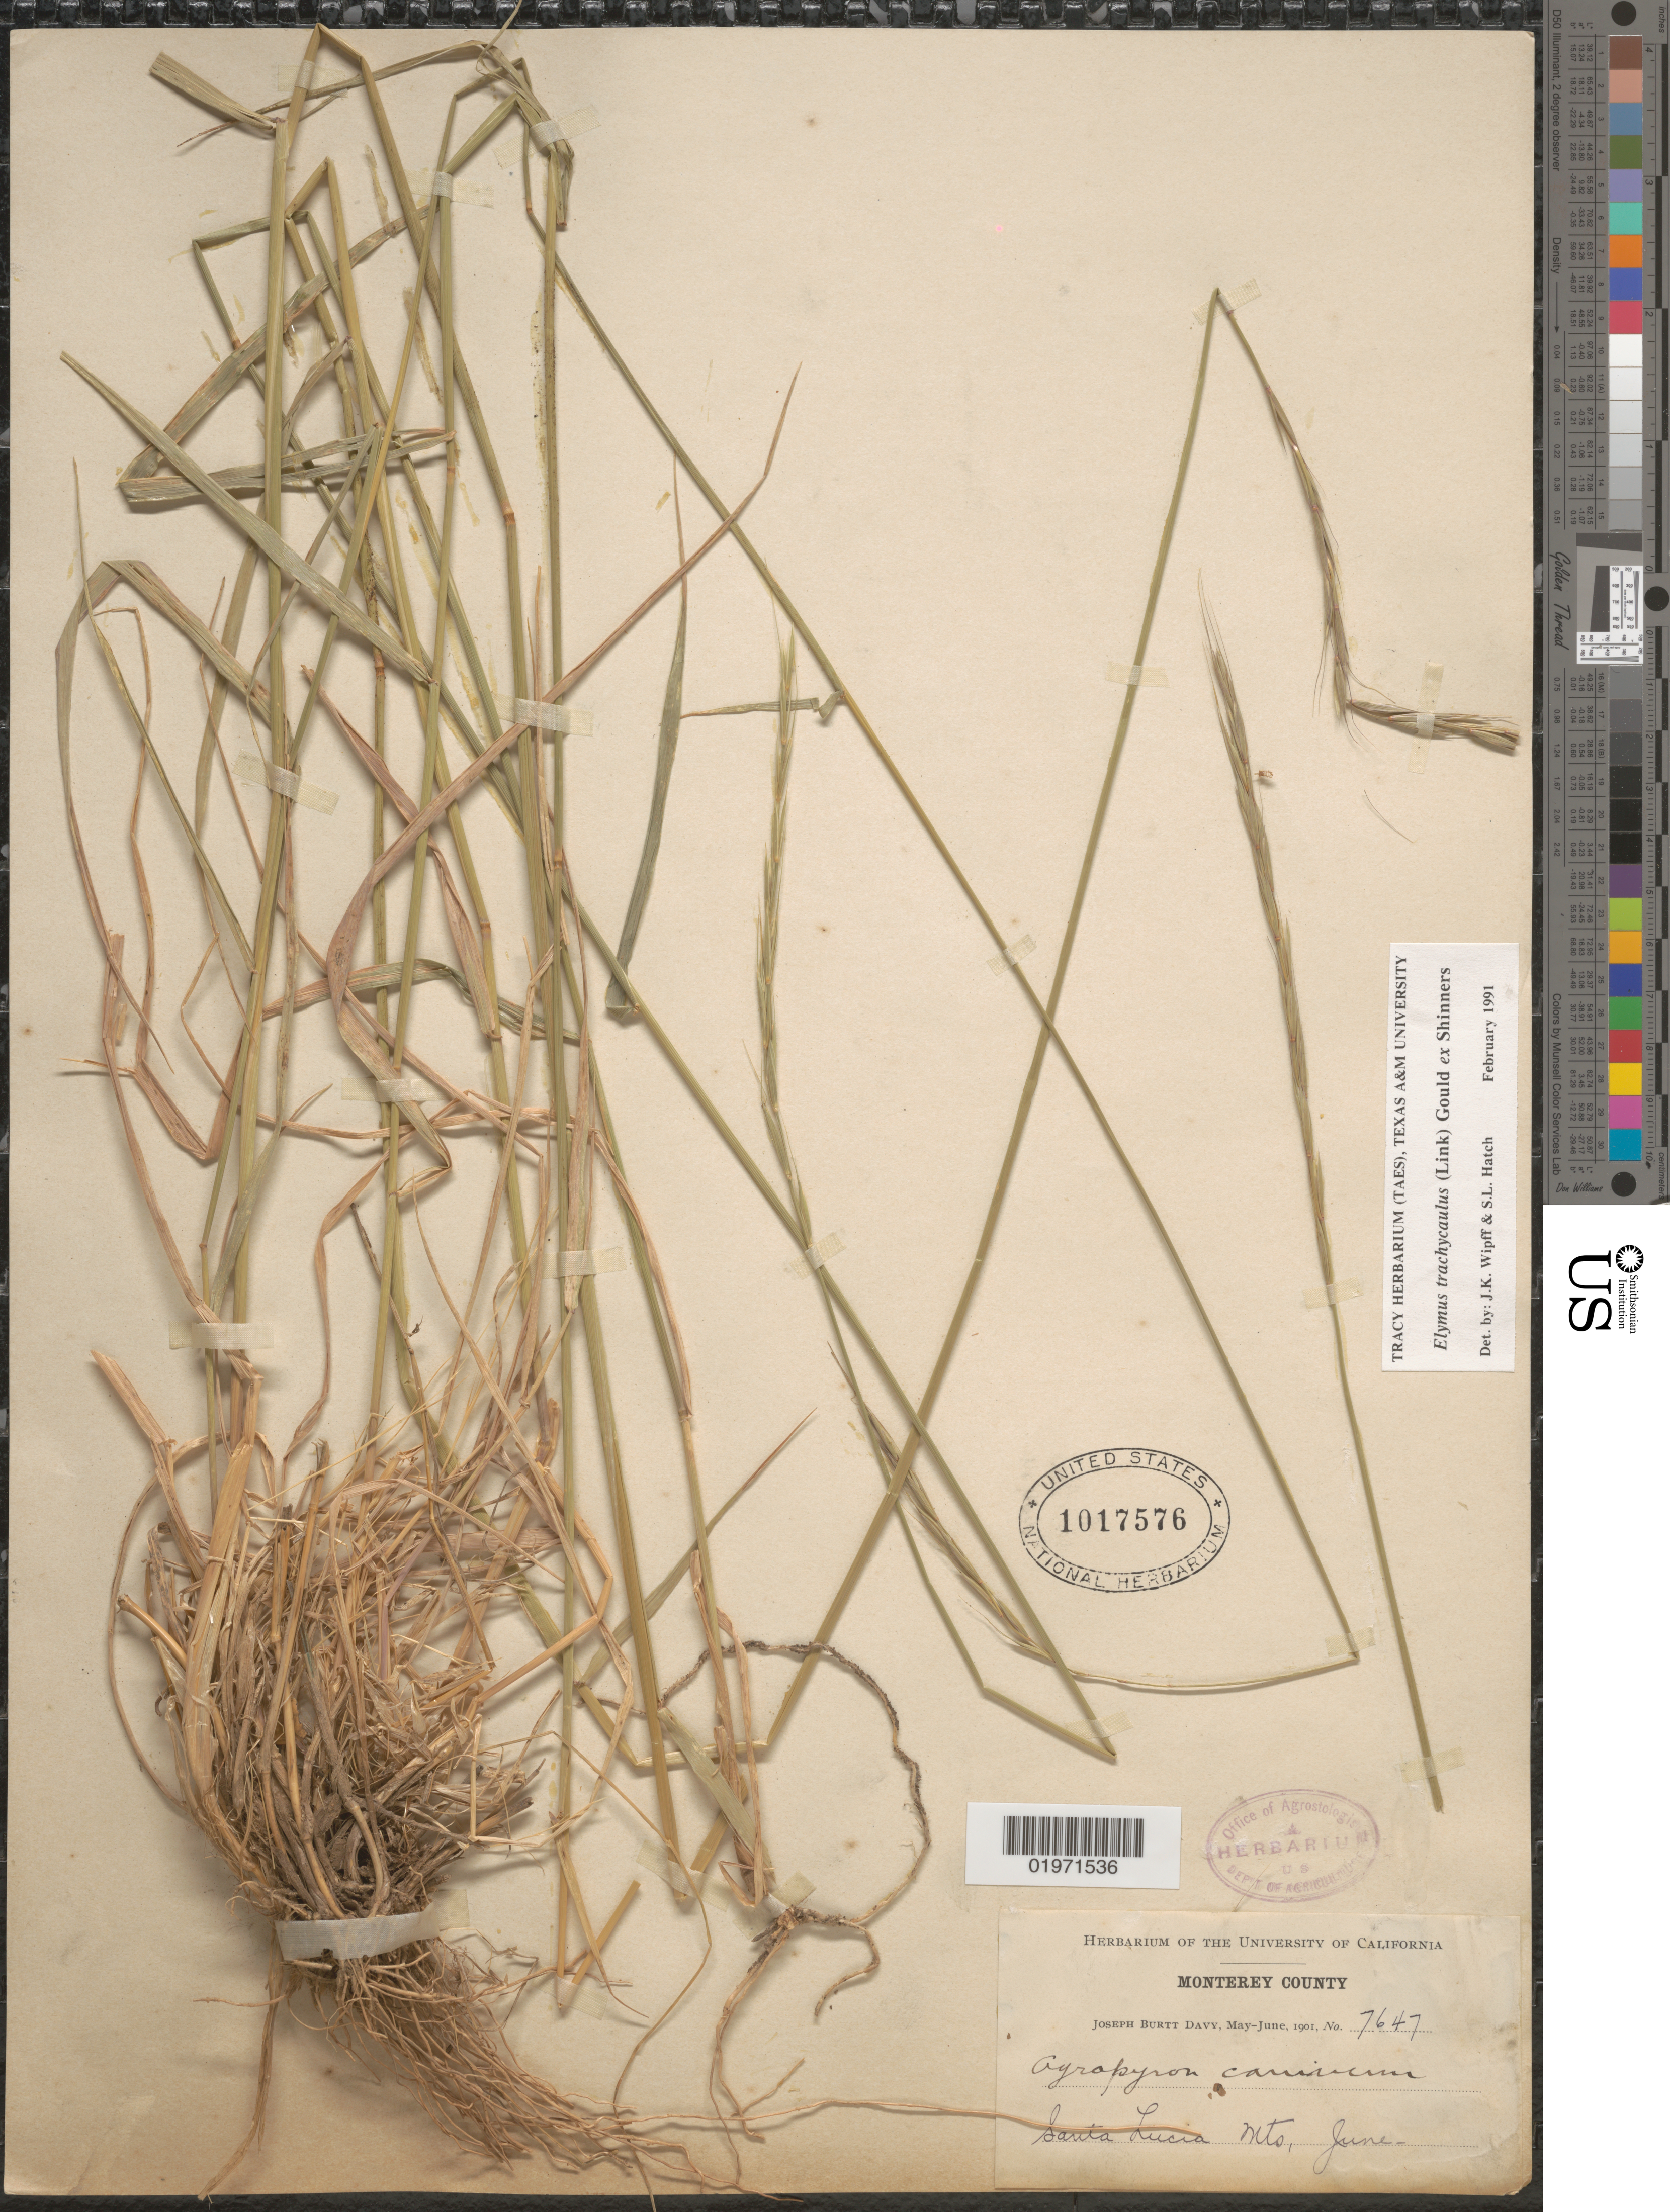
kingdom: Plantae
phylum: Tracheophyta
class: Liliopsida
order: Poales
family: Poaceae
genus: Elymus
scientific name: Elymus trachycaulus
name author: (Link) Gould ex Shinners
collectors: J. Burtt Davy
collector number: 7647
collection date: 1901-06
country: United States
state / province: California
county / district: Monterey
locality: Monterey County. Santa Lucia Mts.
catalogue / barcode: US 1017576